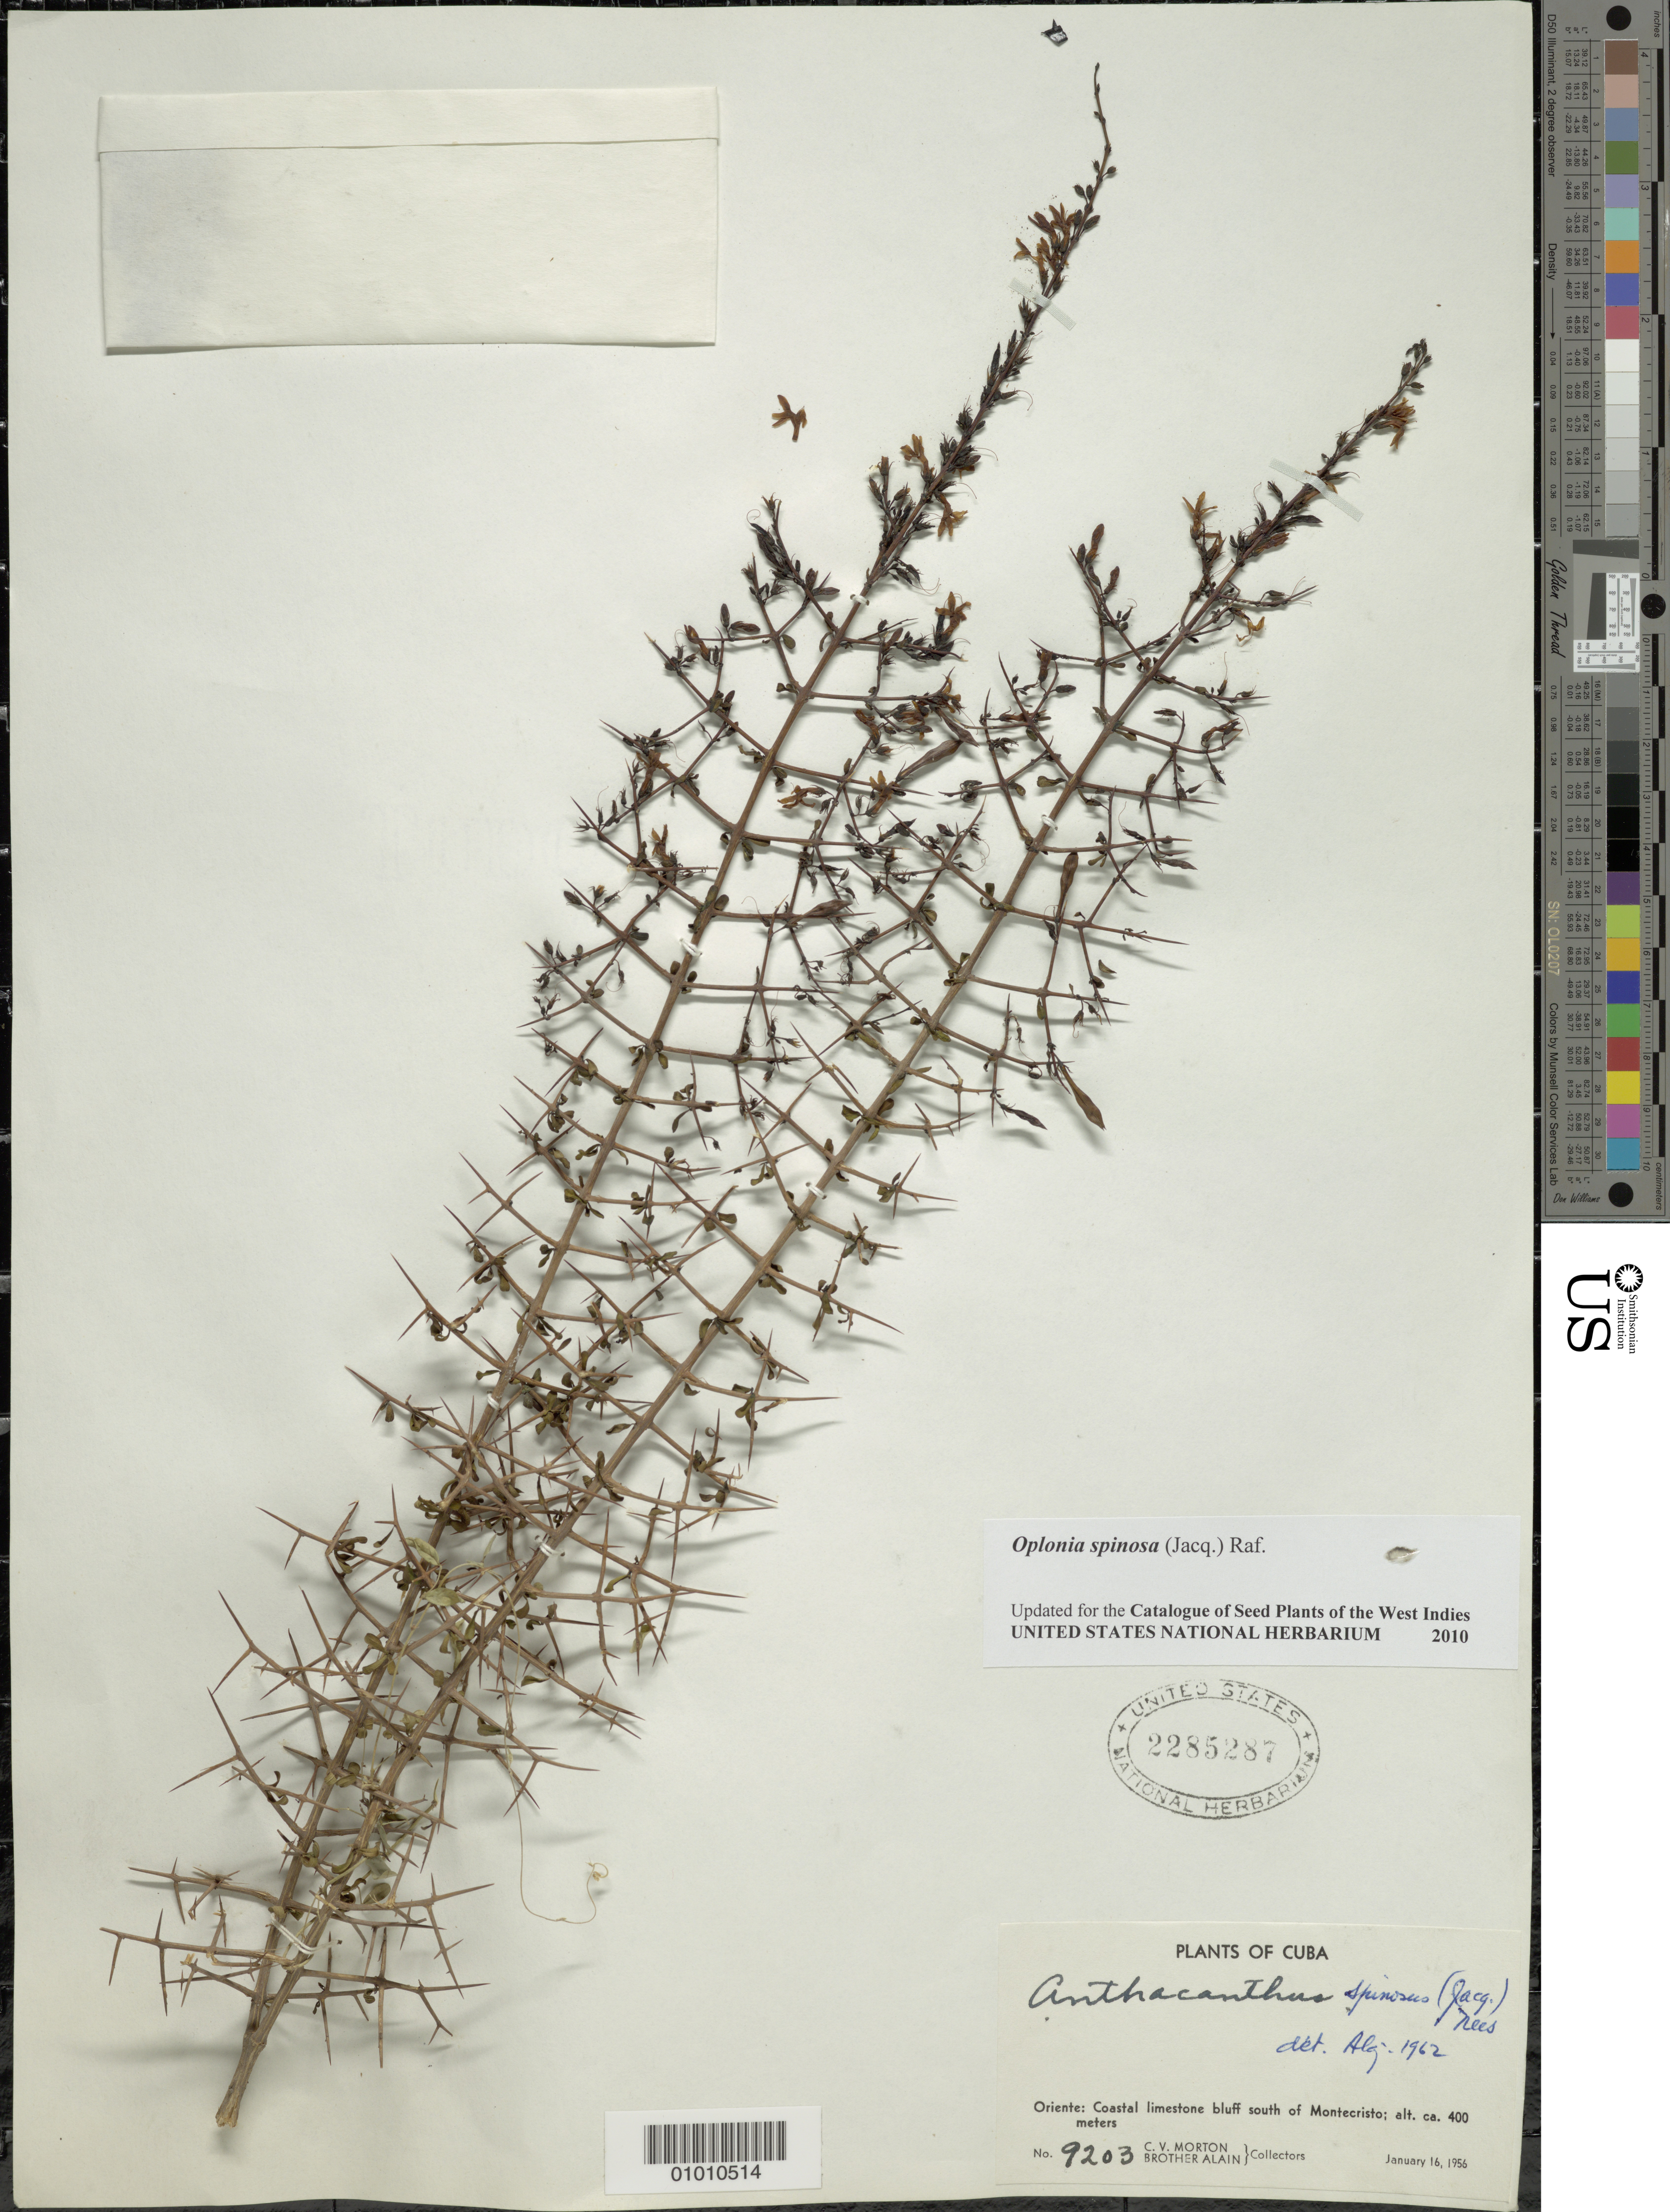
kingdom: Plantae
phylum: Tracheophyta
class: Magnoliopsida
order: Lamiales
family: Acanthaceae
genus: Oplonia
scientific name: Oplonia spinosa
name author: Raf.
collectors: C. V. Morton & A. H. Liogier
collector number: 9203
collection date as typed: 16 Jan 1956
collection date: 1956-01-16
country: Cuba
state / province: Oriente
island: Cuba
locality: South of Montecristo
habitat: Limestone bluff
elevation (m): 400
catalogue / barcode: US 2285287